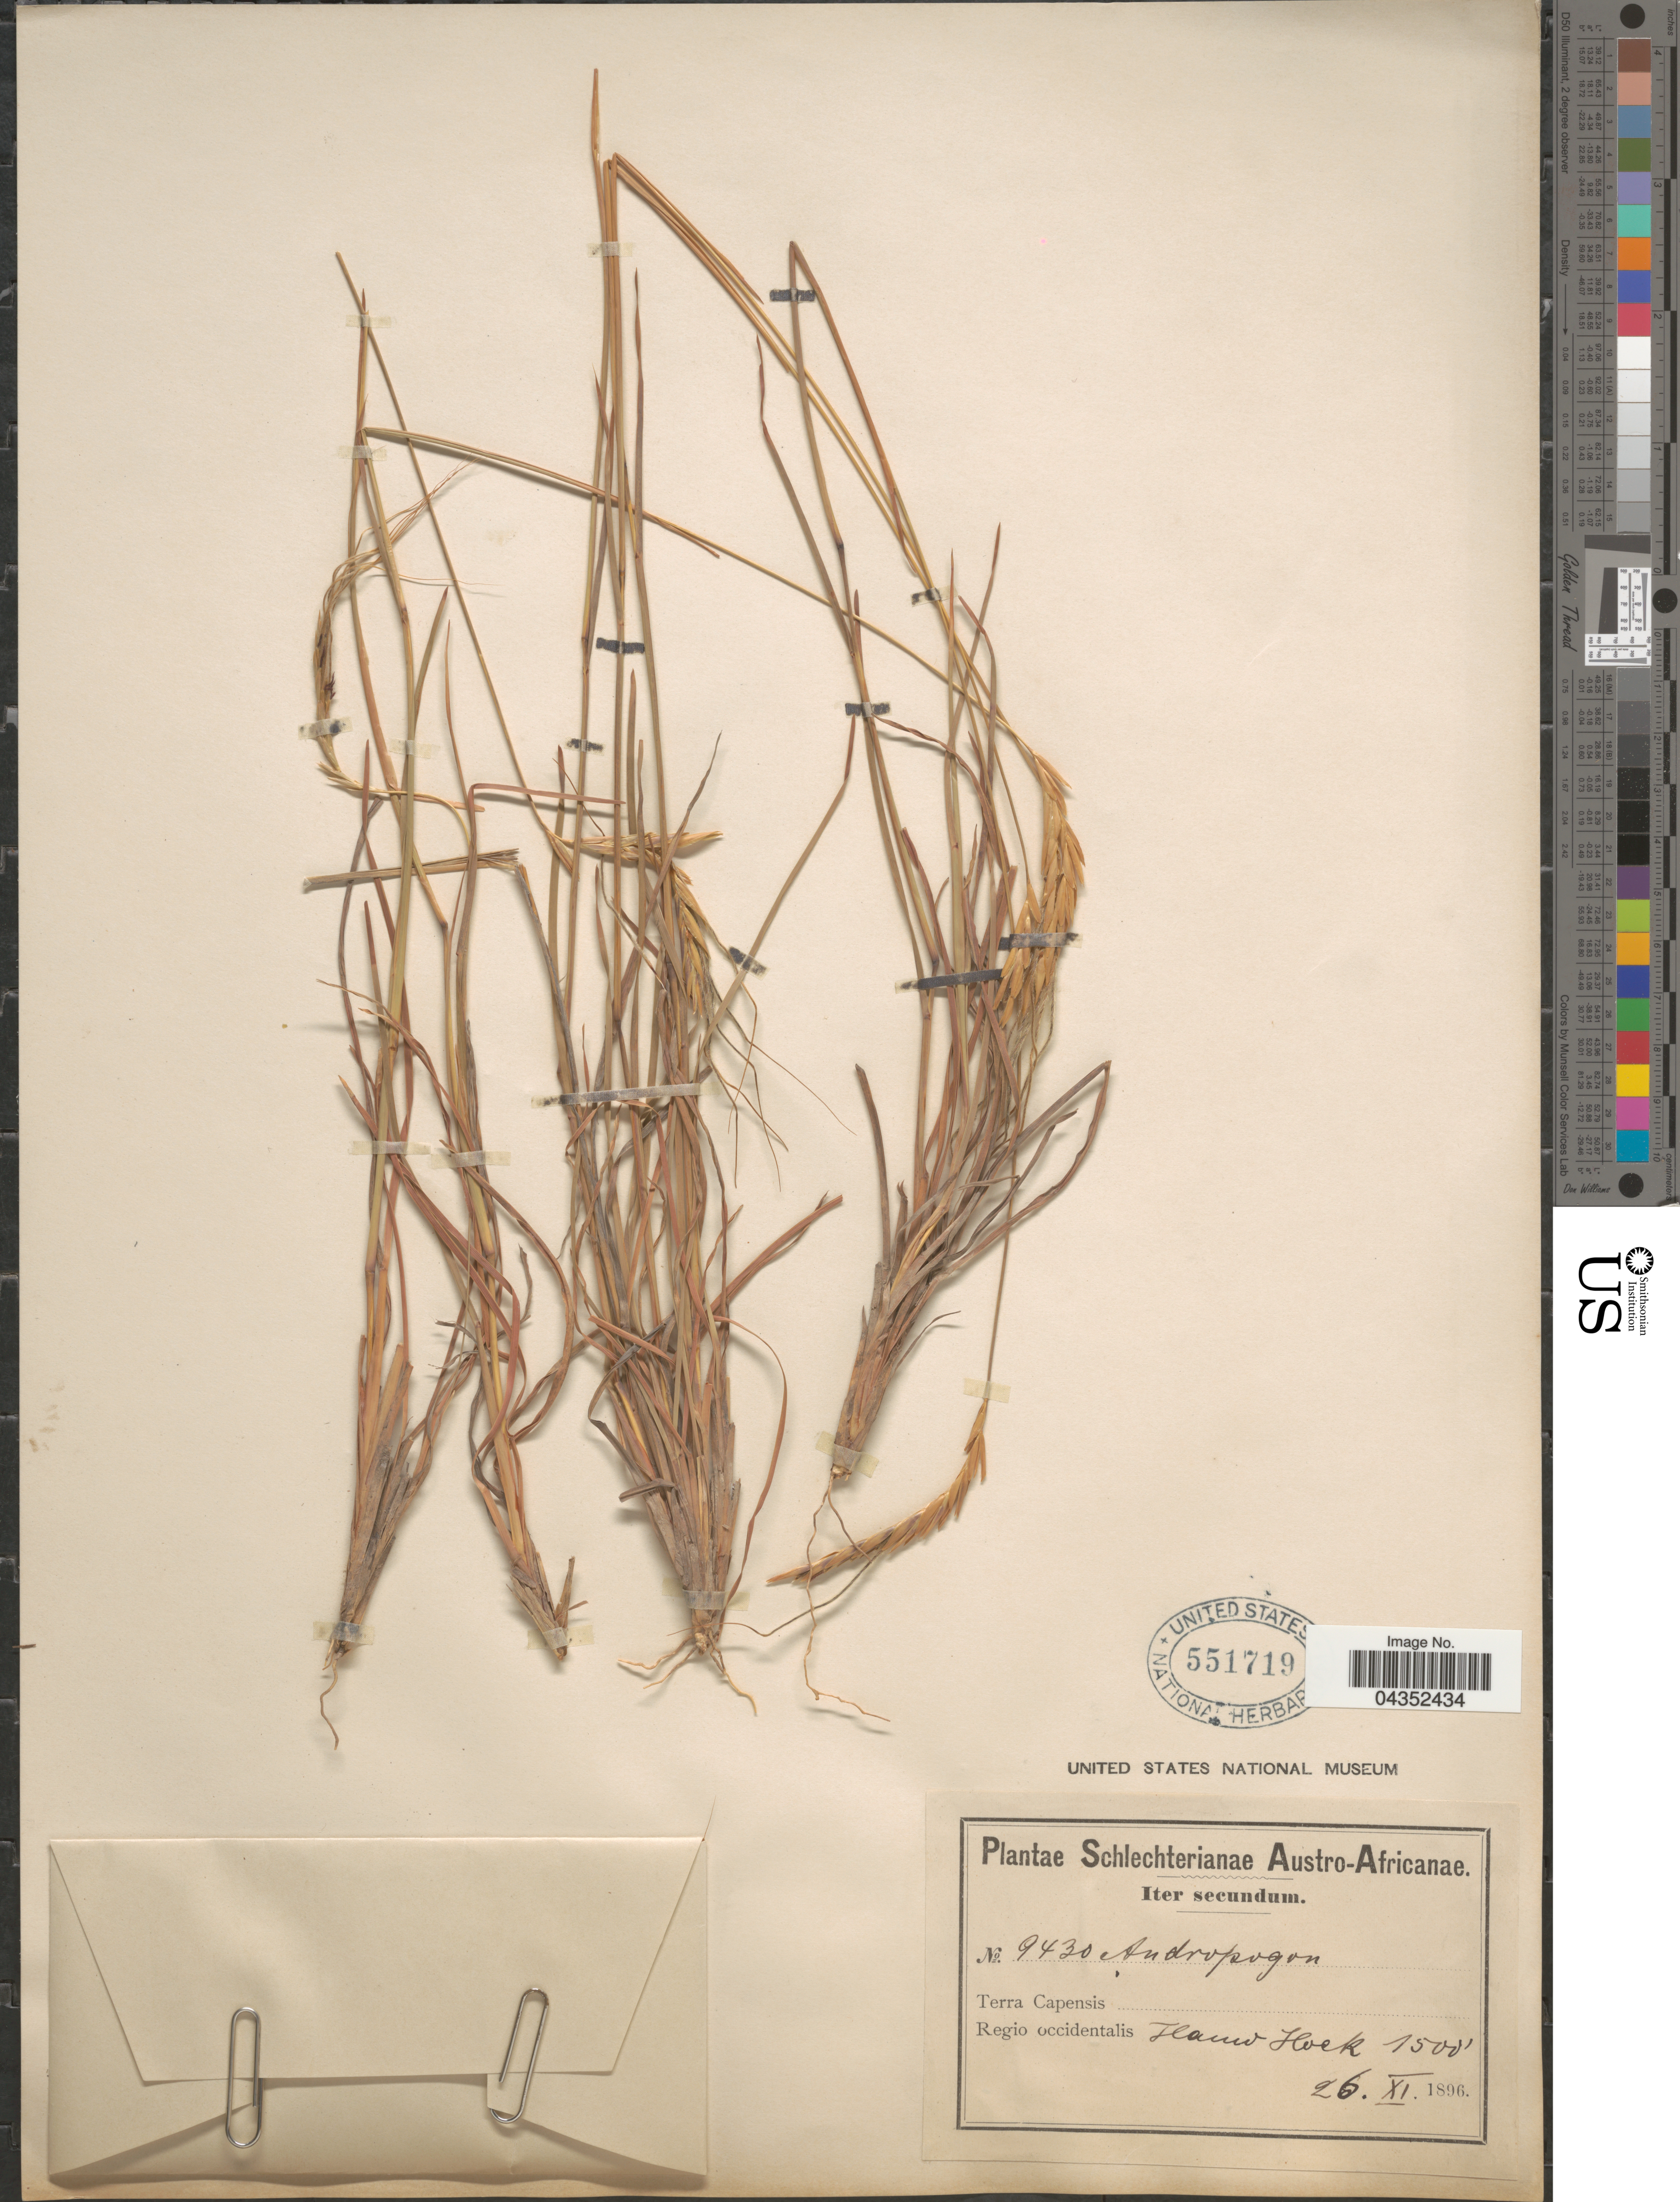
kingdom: Plantae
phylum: Tracheophyta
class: Liliopsida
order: Poales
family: Poaceae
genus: Heteropogon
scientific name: Heteropogon contortus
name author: (L.) P. Beauv. ex Roem. & Schult.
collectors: Schlechter, --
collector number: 9430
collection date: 1896-11-26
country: South Africa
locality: Schlechterianae Austro-Africanae. Iter secundum. Terra Capensis. Regio occidentalis Flauw Hoek.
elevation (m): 457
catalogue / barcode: US 551719